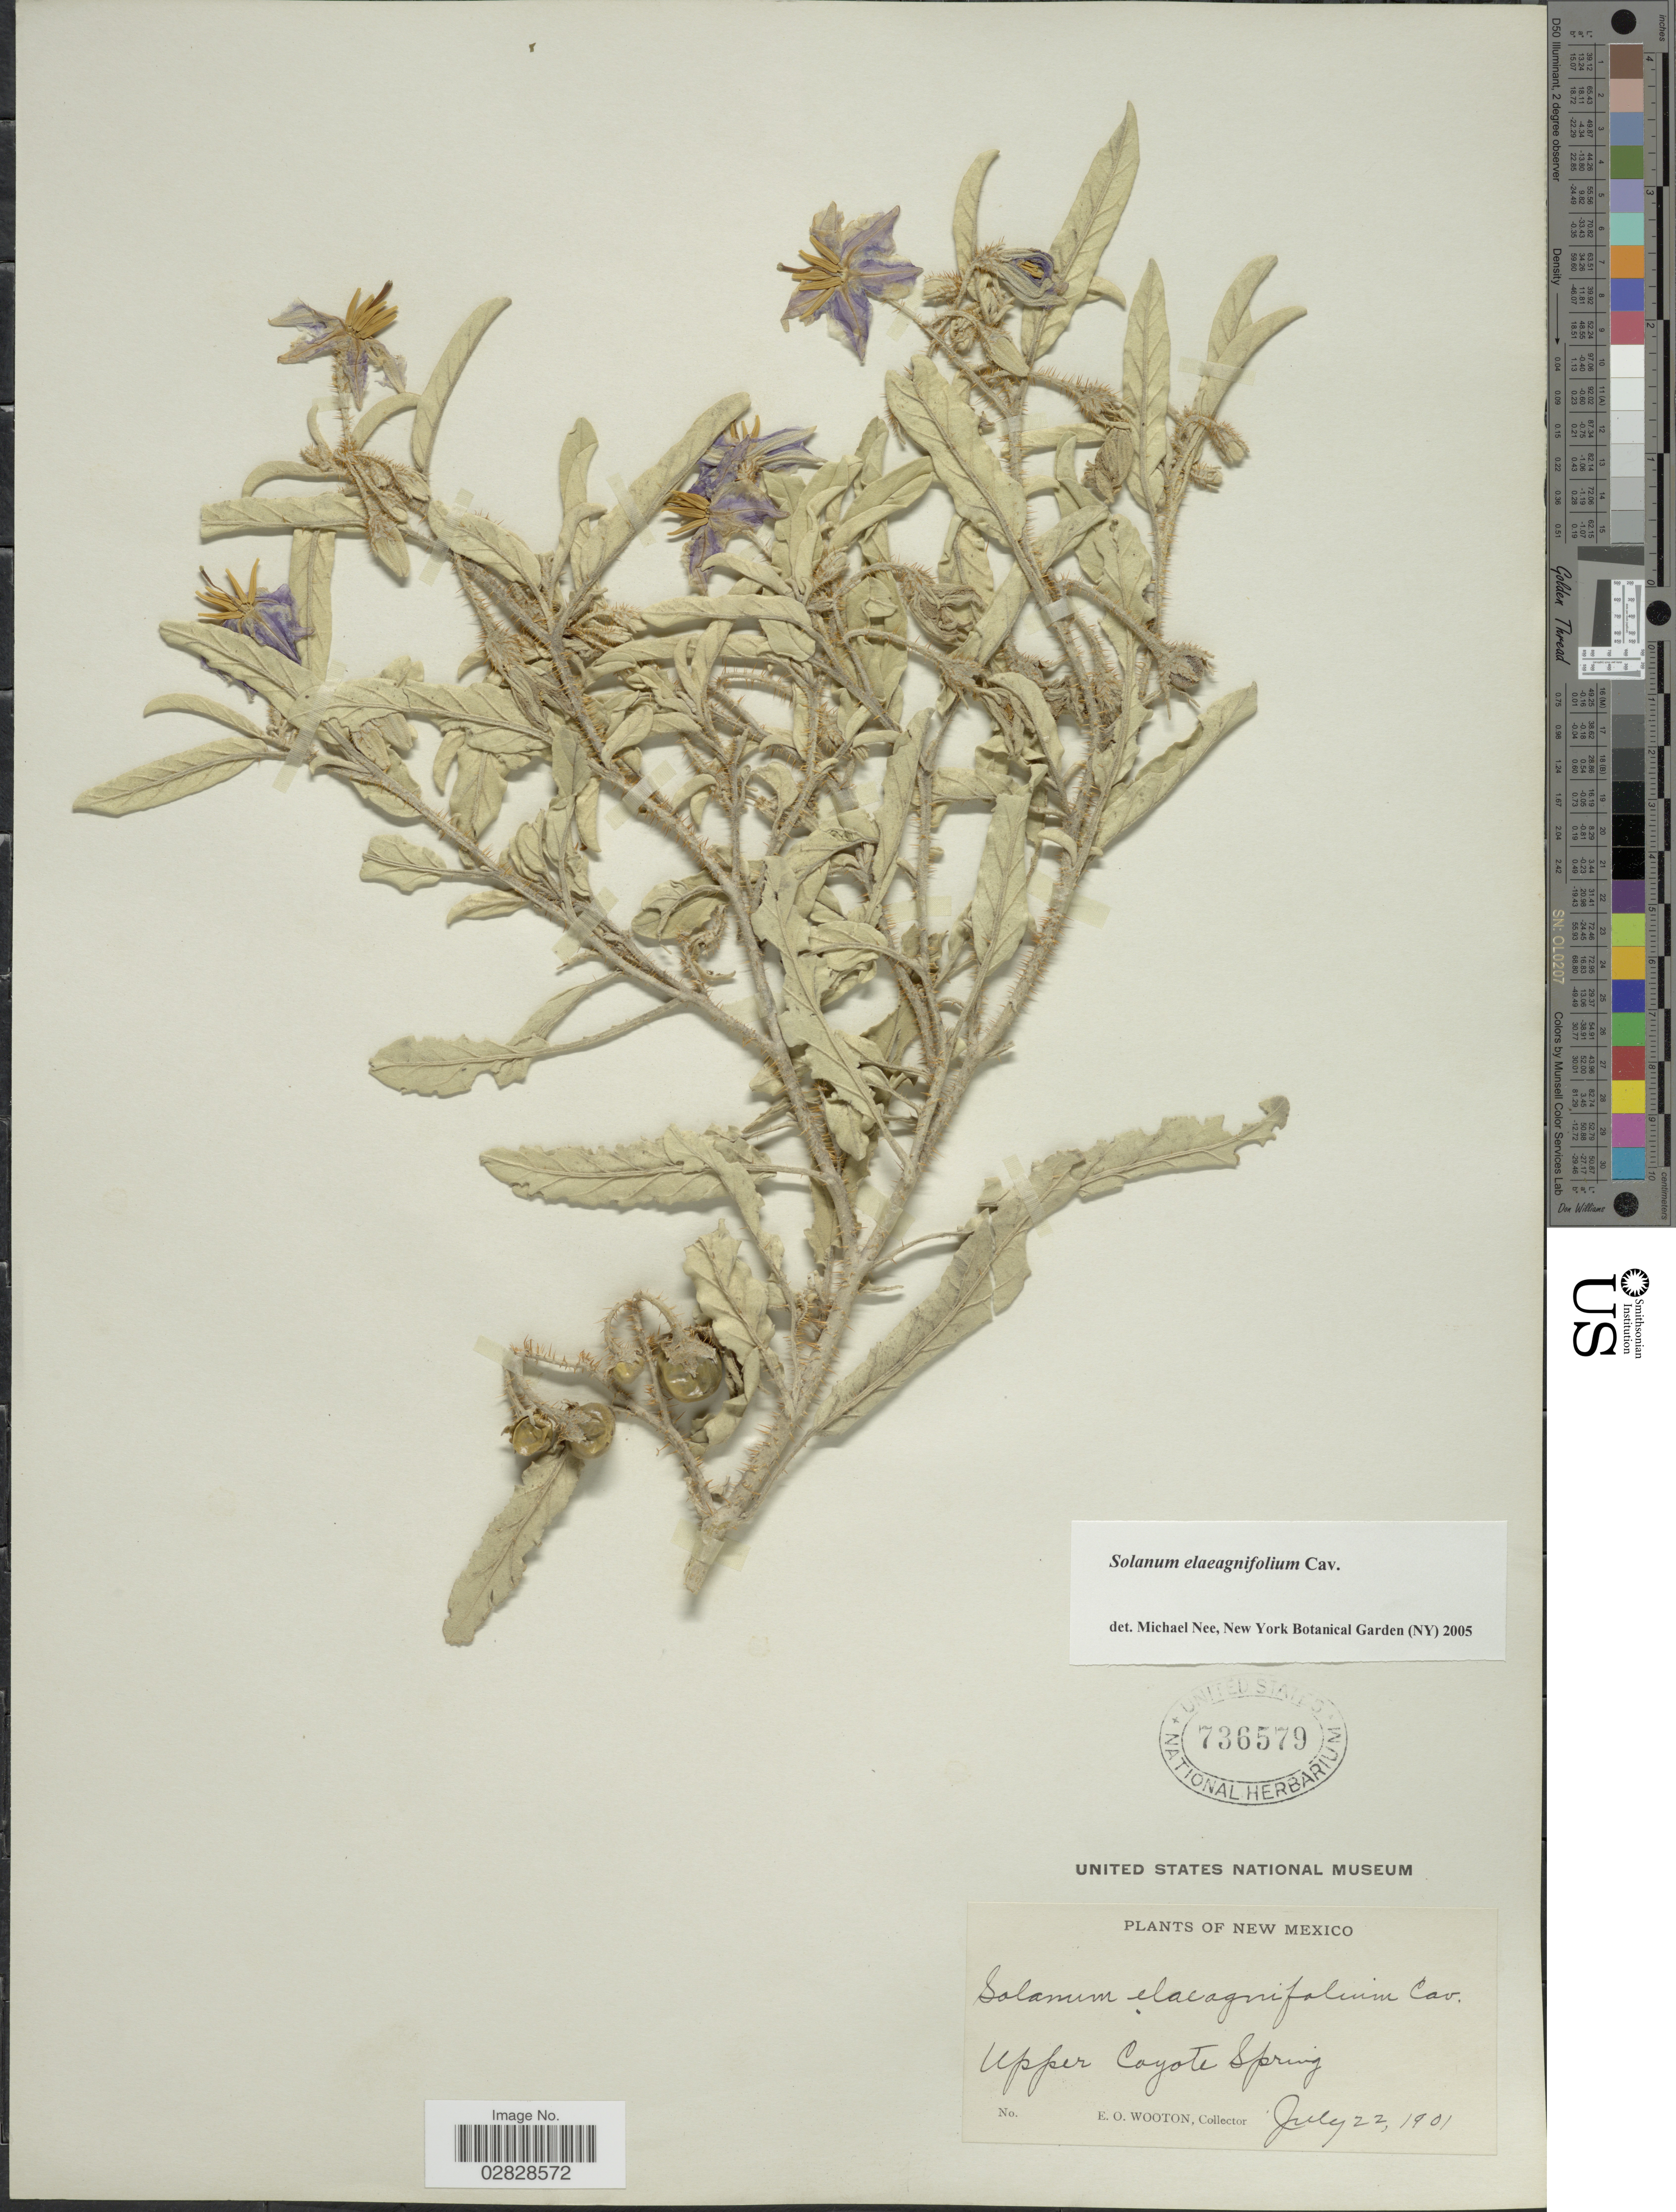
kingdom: Plantae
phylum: Tracheophyta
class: Magnoliopsida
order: Solanales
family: Solanaceae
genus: Solanum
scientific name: Solanum elaeagnifolium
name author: Cav.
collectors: E. O. Wooton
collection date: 1901-07-22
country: United States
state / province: New Mexico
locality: Upper Coyote Spring.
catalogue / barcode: US 736579